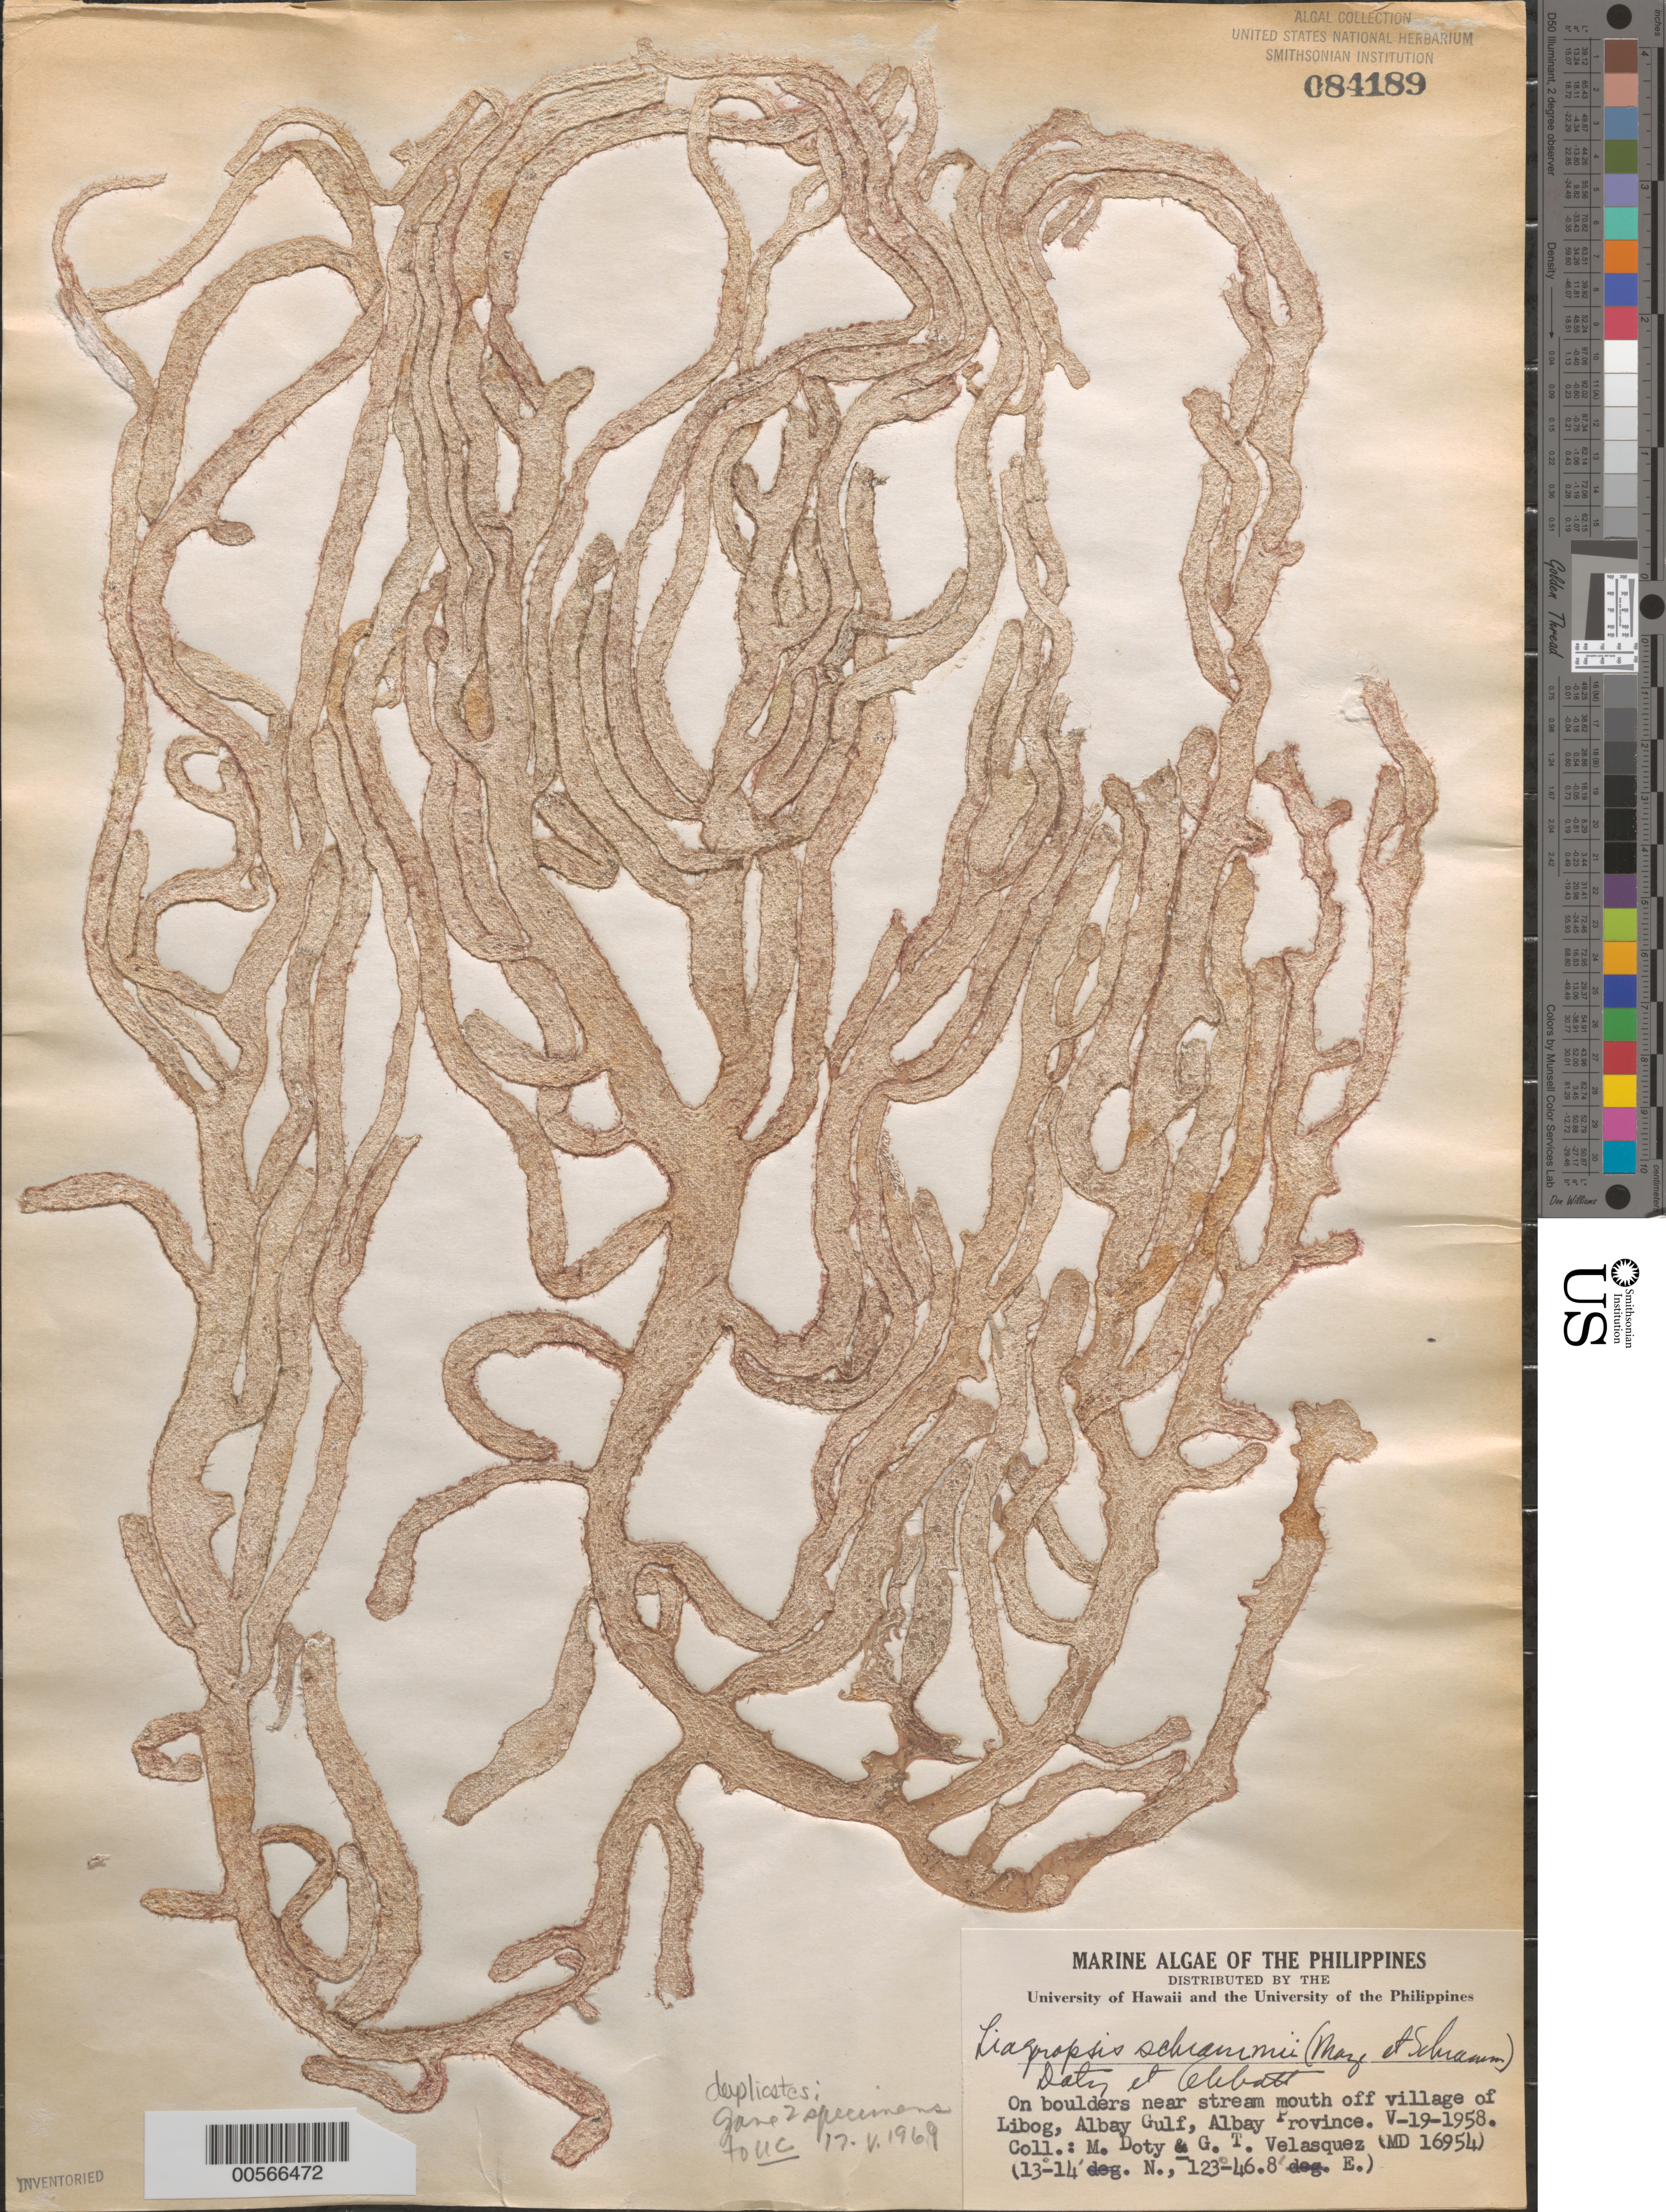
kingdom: Plantae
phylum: Rhodophyta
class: Florideophyceae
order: Nemaliales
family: Liagoraceae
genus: Liagoropsis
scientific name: Liagoropsis schrammii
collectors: M. S. Doty & G. Velasquez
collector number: MSD 16954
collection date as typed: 19 May 1958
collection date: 1958-05-19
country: Philippines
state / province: Bicol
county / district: Albay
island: Luzon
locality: Libog, Albay Gulf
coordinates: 13-14 deg. N., 123-46.8 deg. E.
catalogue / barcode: US 84189